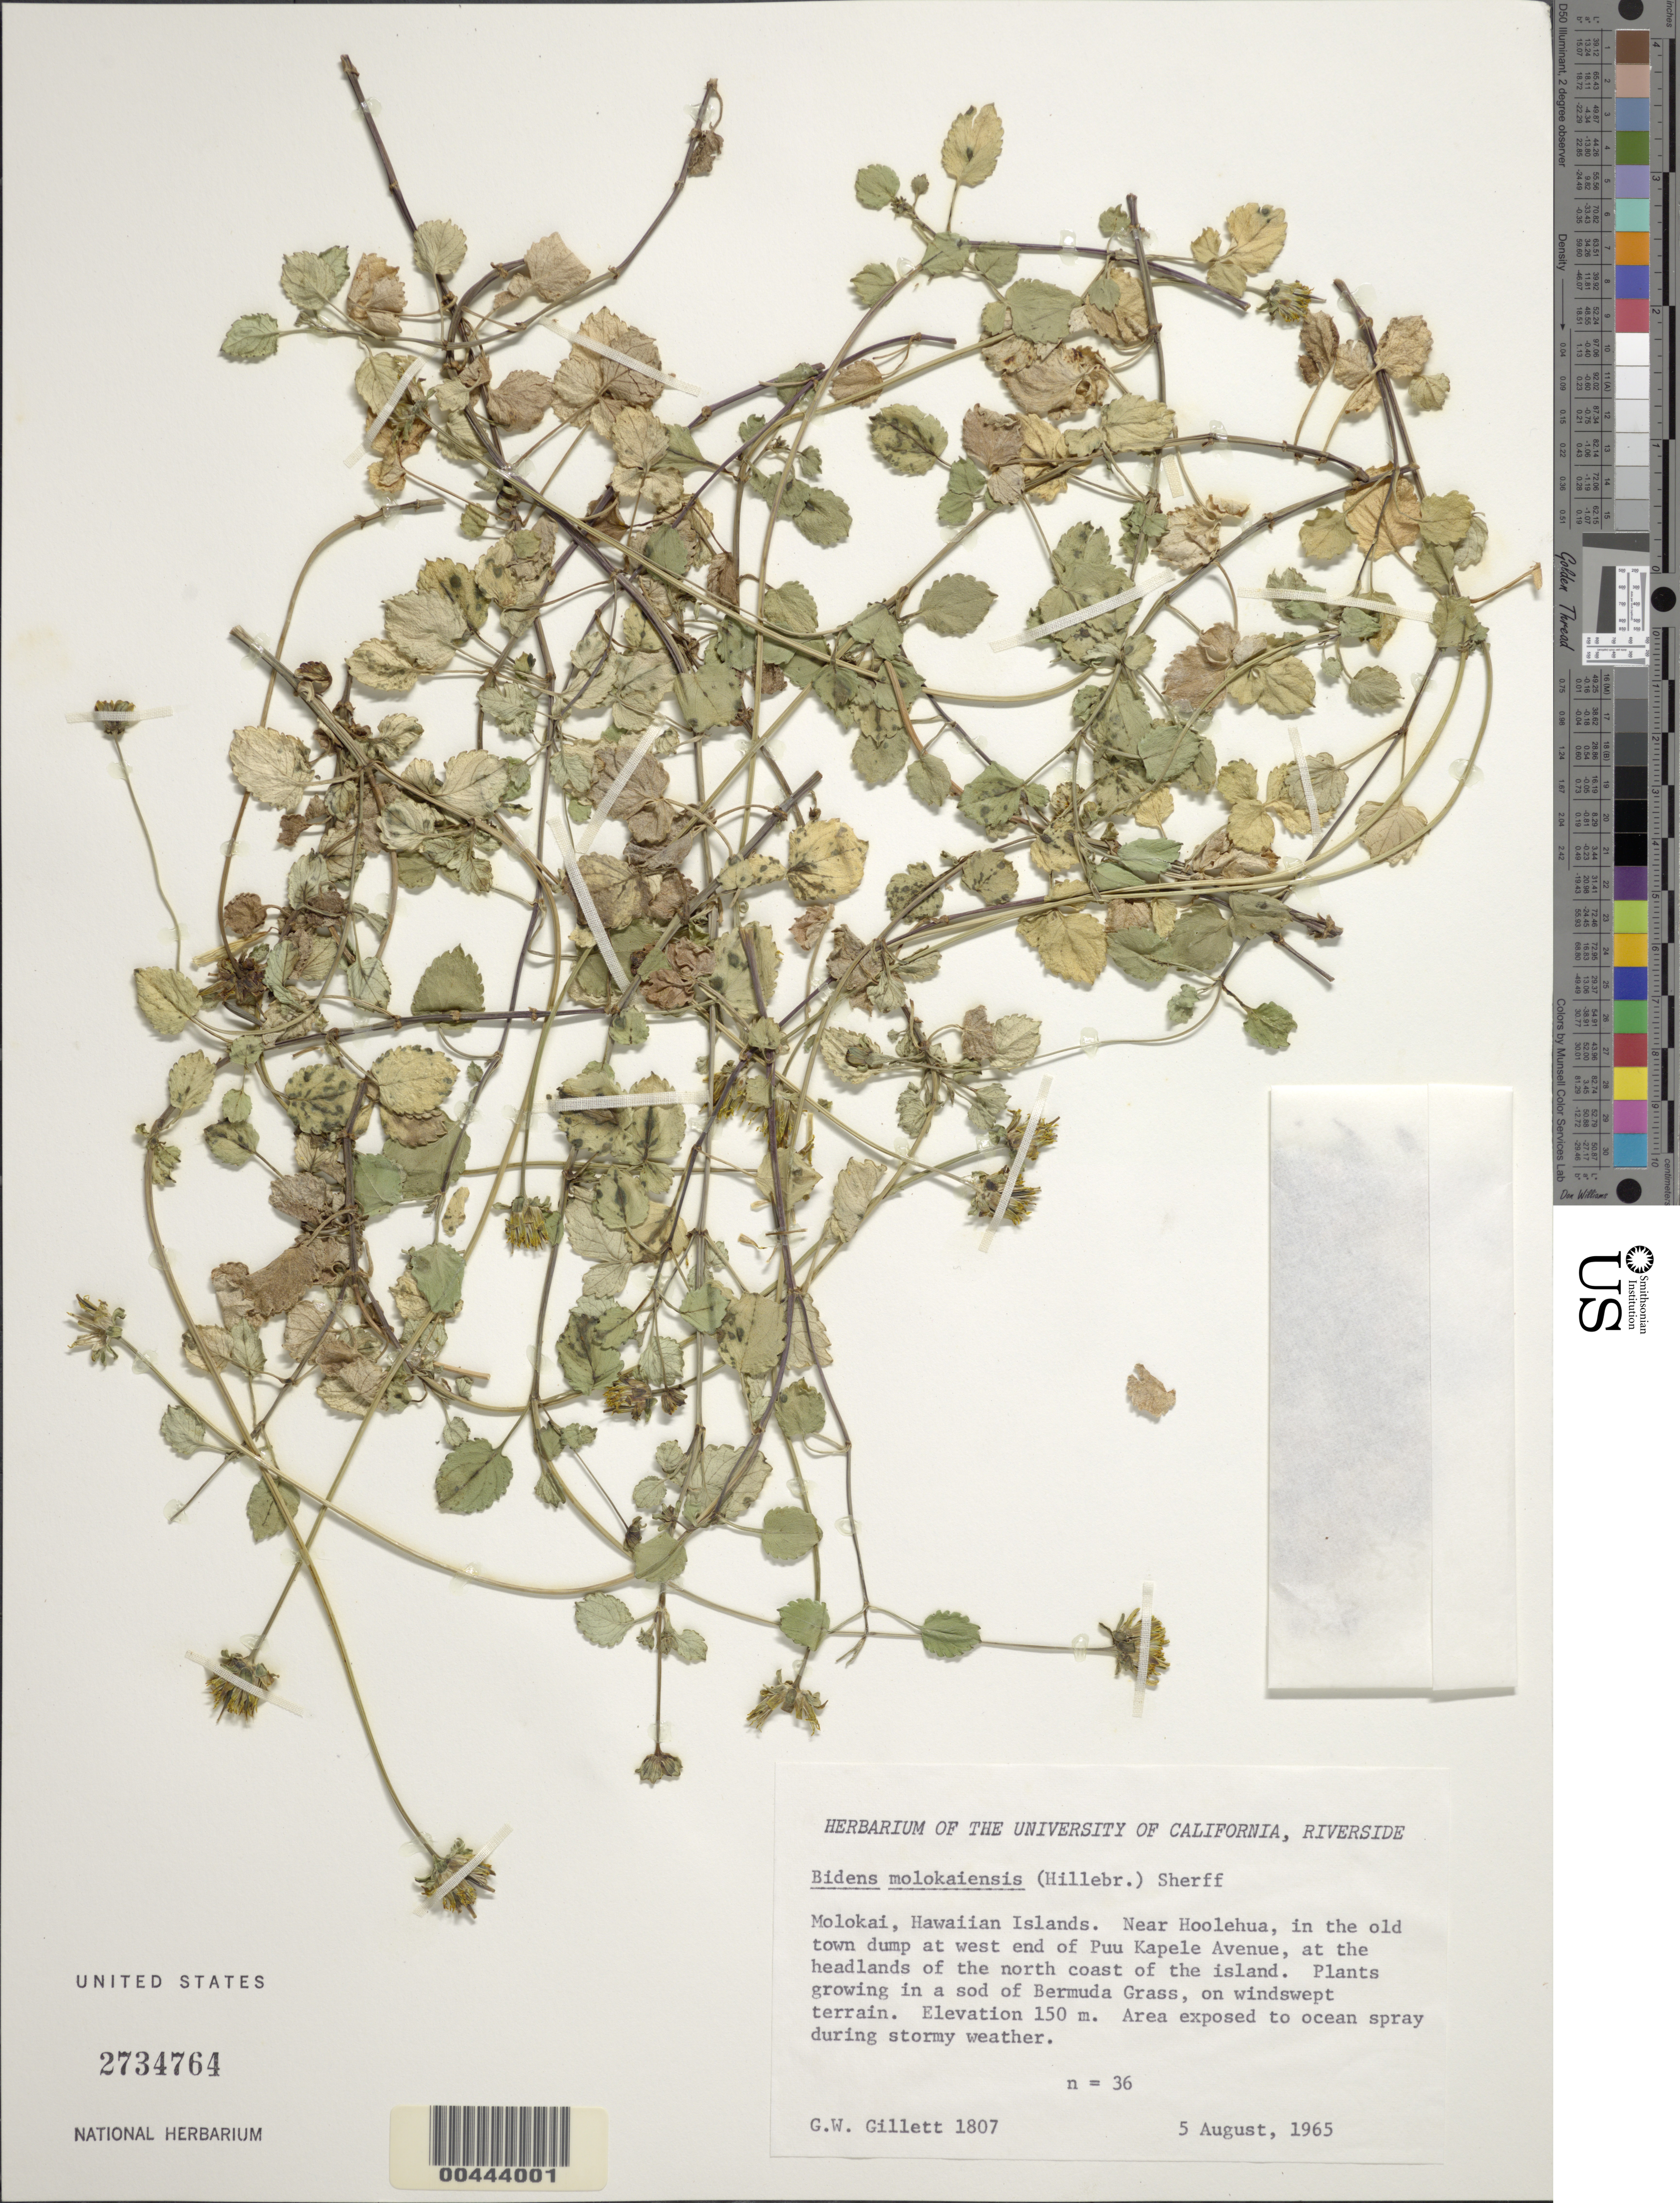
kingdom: Plantae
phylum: Tracheophyta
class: Magnoliopsida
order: Asterales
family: Asteraceae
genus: Bidens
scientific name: Bidens molokaiensis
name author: (Hillebr.) Sherff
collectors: G. Gillett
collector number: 1807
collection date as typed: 5 Aug 1965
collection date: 1965-08-05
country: United States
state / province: Hawaii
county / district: Maui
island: Moloka'i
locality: Near Hoolehua, old town dump at W end of Puu Kapele Avenue, at the headlands of the N coast of the island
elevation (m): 150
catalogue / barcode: US 2734764